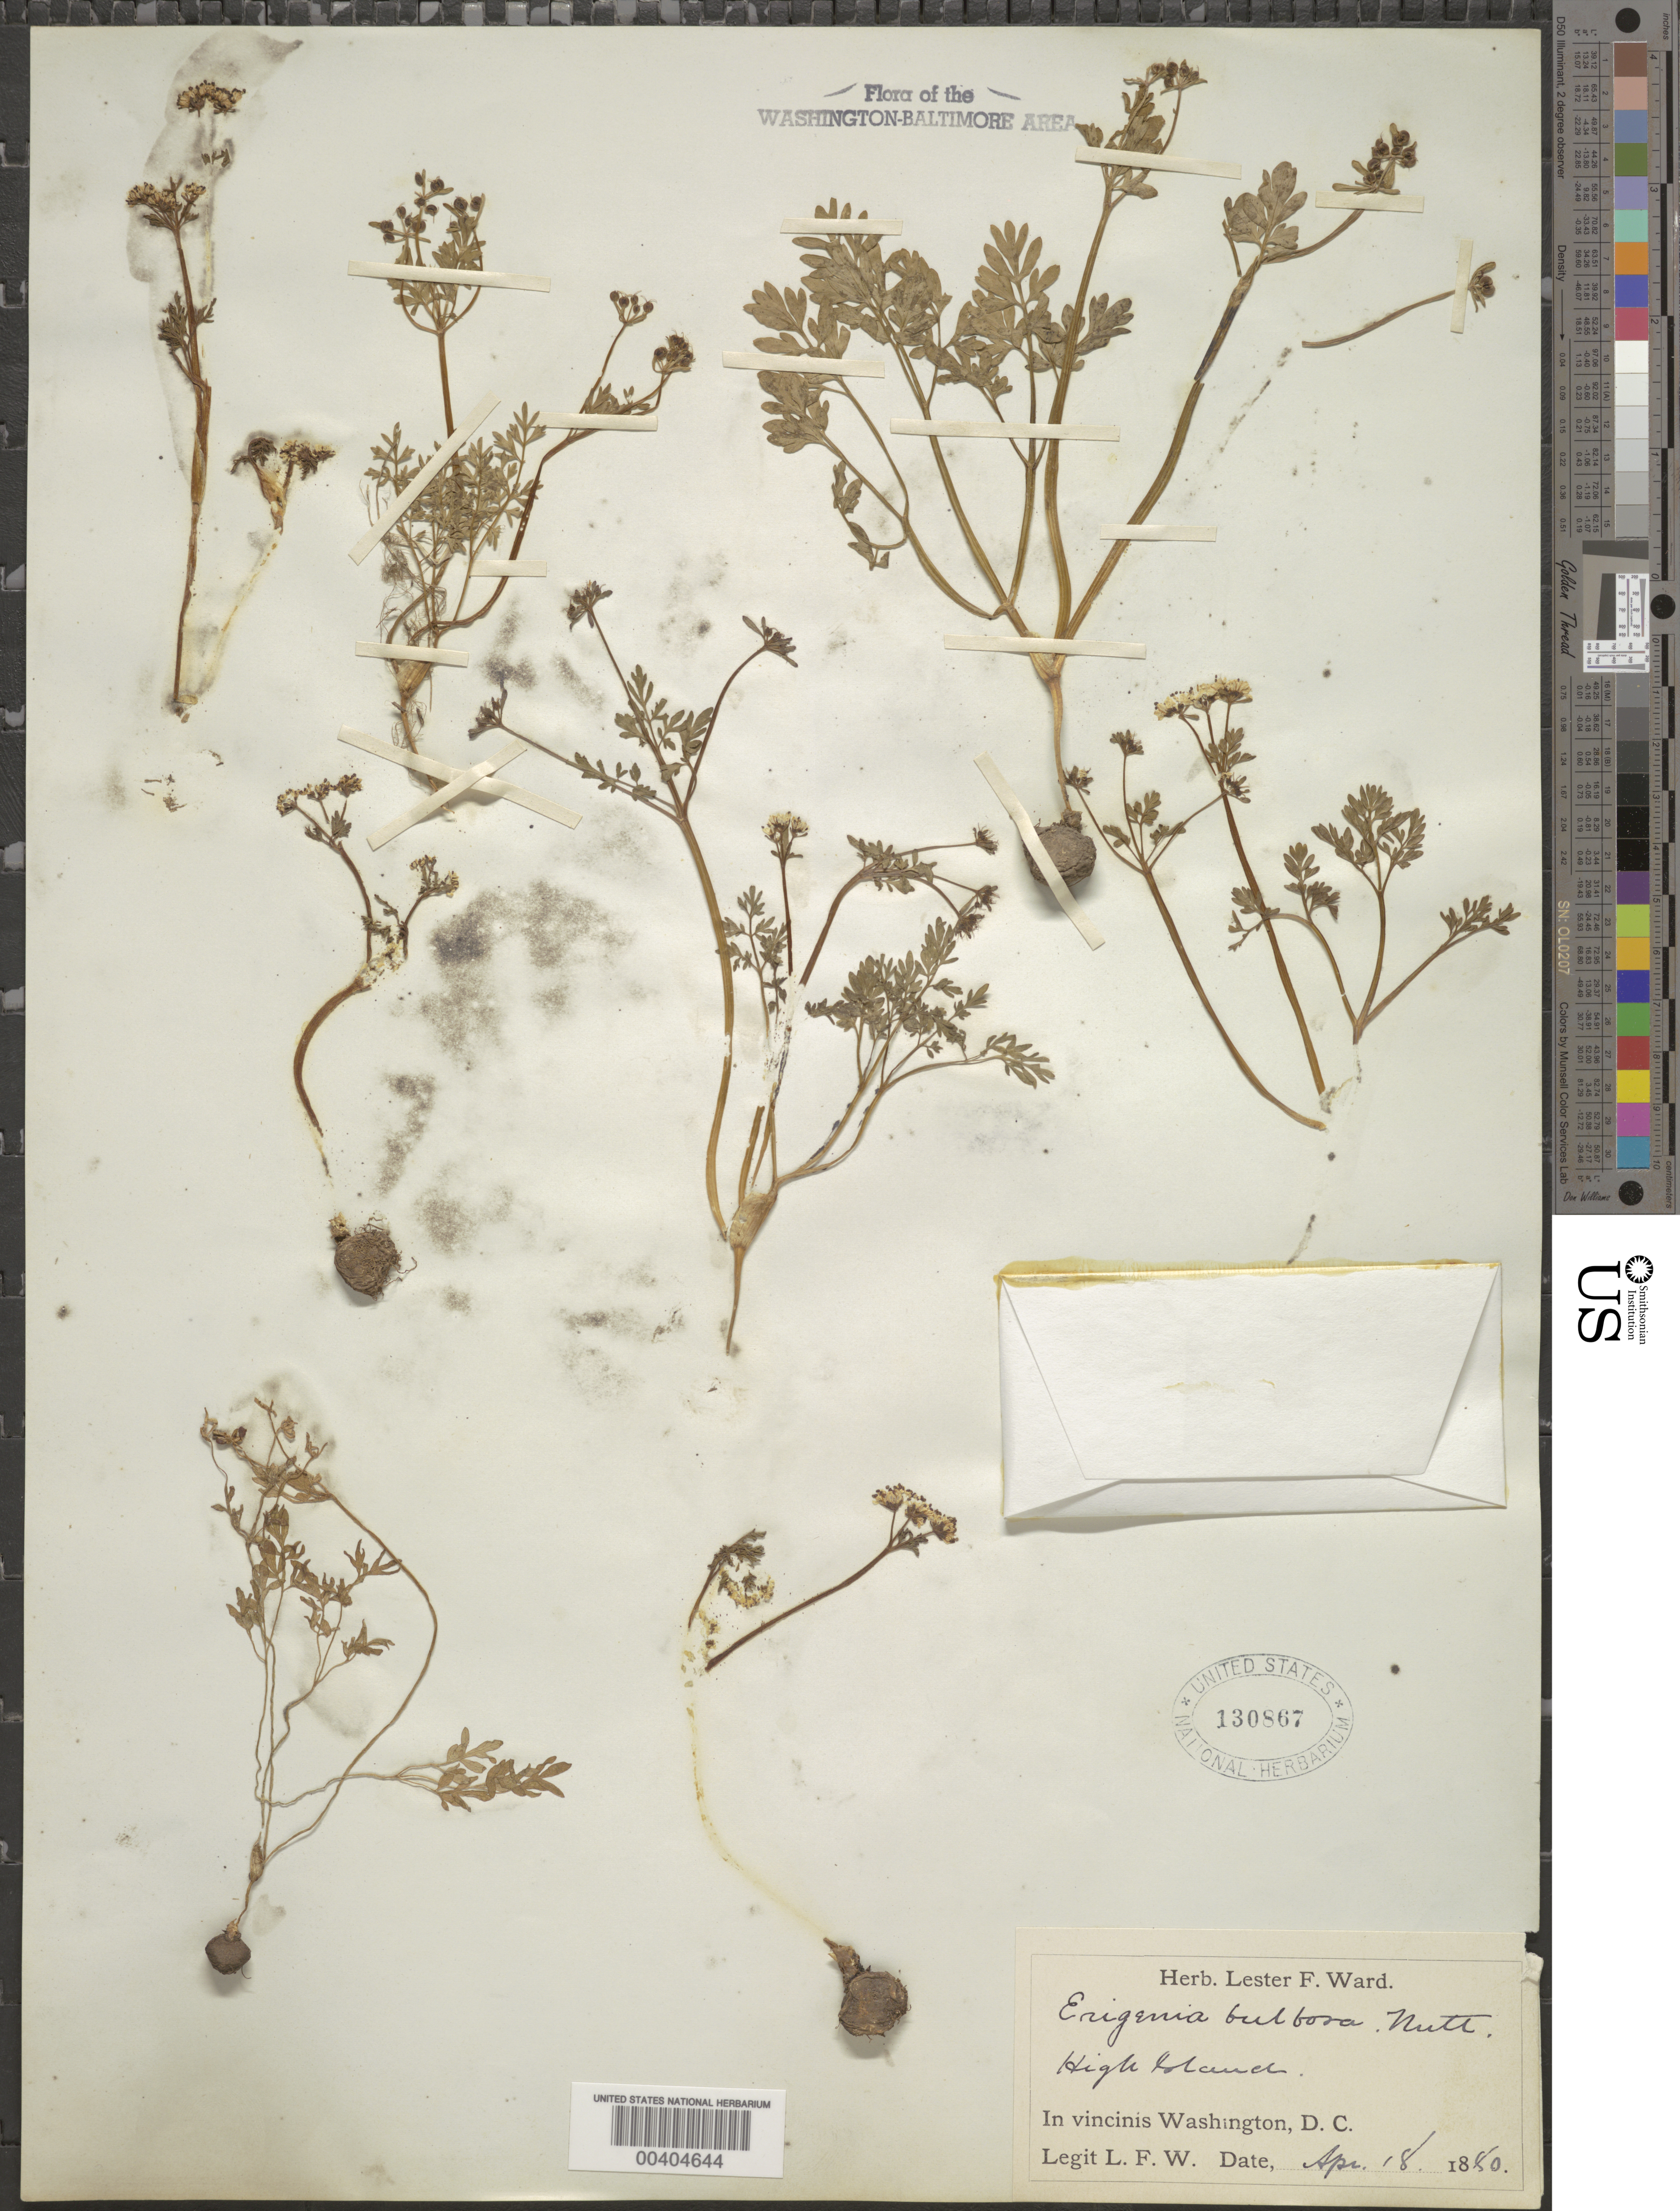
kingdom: Plantae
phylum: Tracheophyta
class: Magnoliopsida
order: Apiales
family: Apiaceae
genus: Erigenia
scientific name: Erigenia bulbosa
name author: (Michx.) Nutt.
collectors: L. F. Ward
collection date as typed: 18 Apr 1880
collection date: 1880-04-18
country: United States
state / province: Maryland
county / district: Montgomery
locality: High Island C. & O. Canal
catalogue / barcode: US 130867